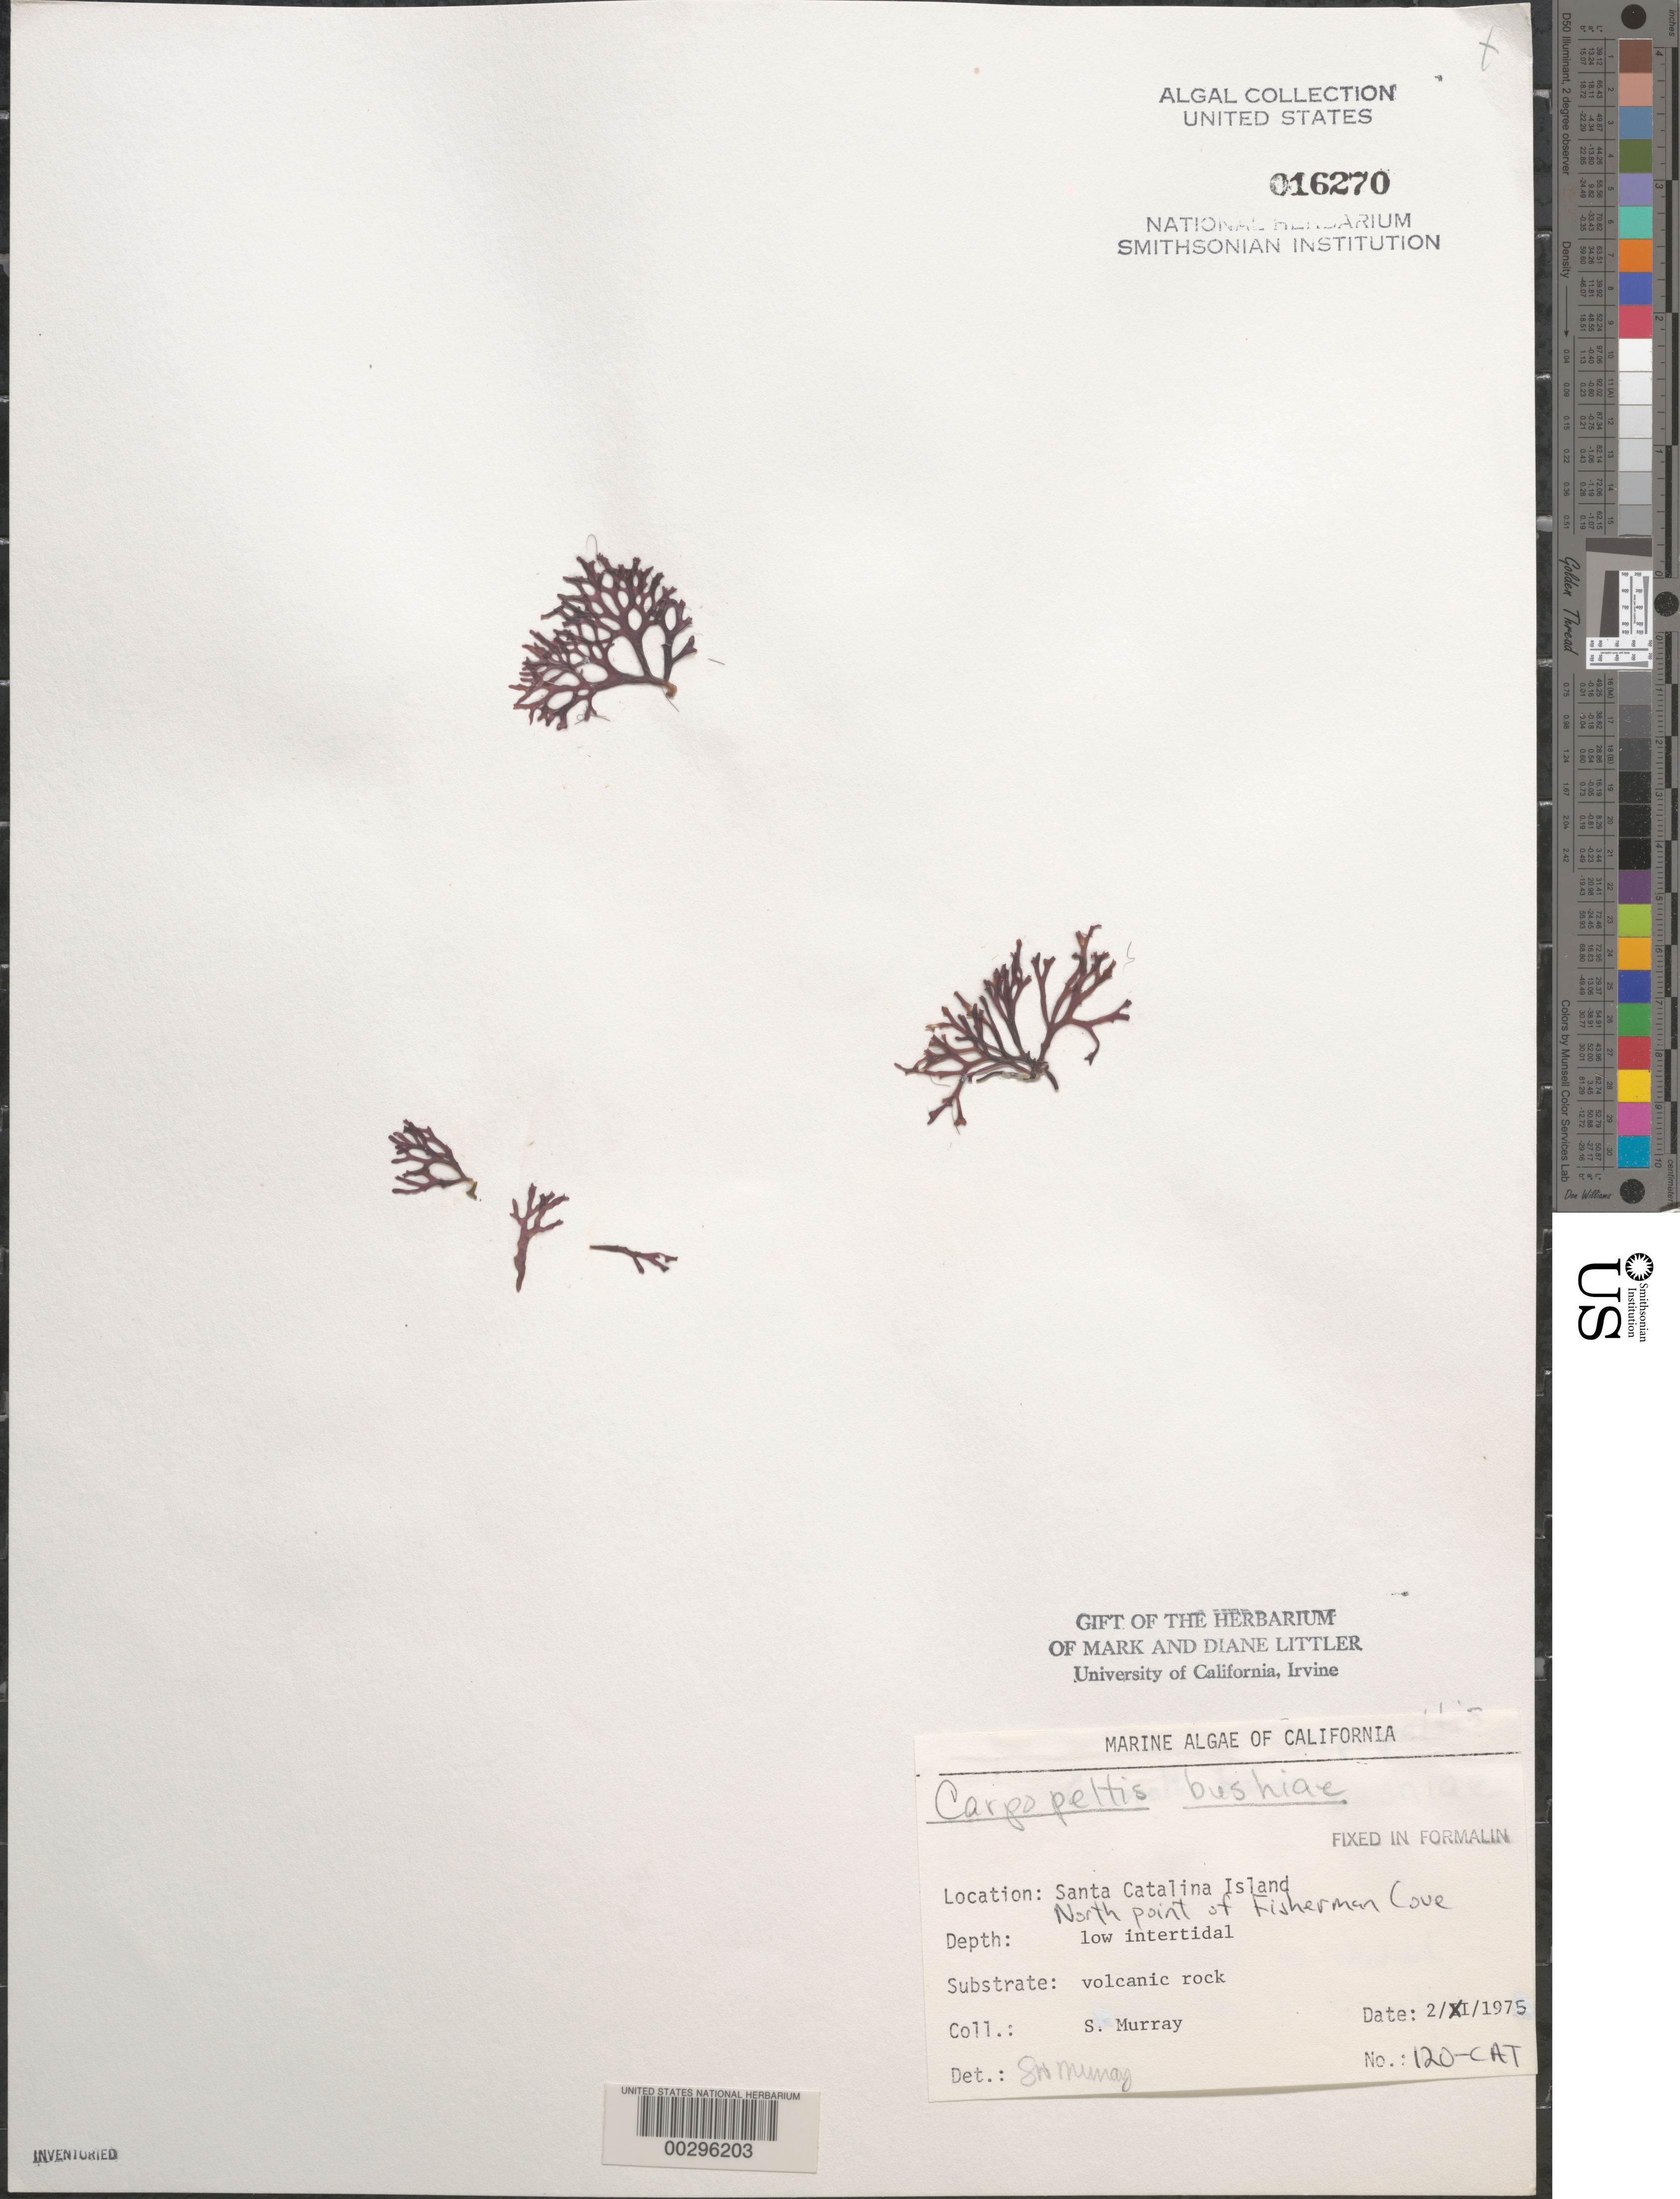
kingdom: Plantae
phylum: Rhodophyta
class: Florideophyceae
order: Halymeniales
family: Halymeniaceae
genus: Carpopeltis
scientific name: Carpopeltis bushiae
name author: (Farl.) Kylin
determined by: Murray, S. N.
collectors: S. N. Murray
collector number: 120-cat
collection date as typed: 02 Nov 1975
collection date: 1975-11-02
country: United States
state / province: California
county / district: Los Angeles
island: Santa Catalina Island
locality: Fishermen Cove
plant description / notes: BLM-SOCALBIGHT Rocky Intertidal Survey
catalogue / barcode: US 16270